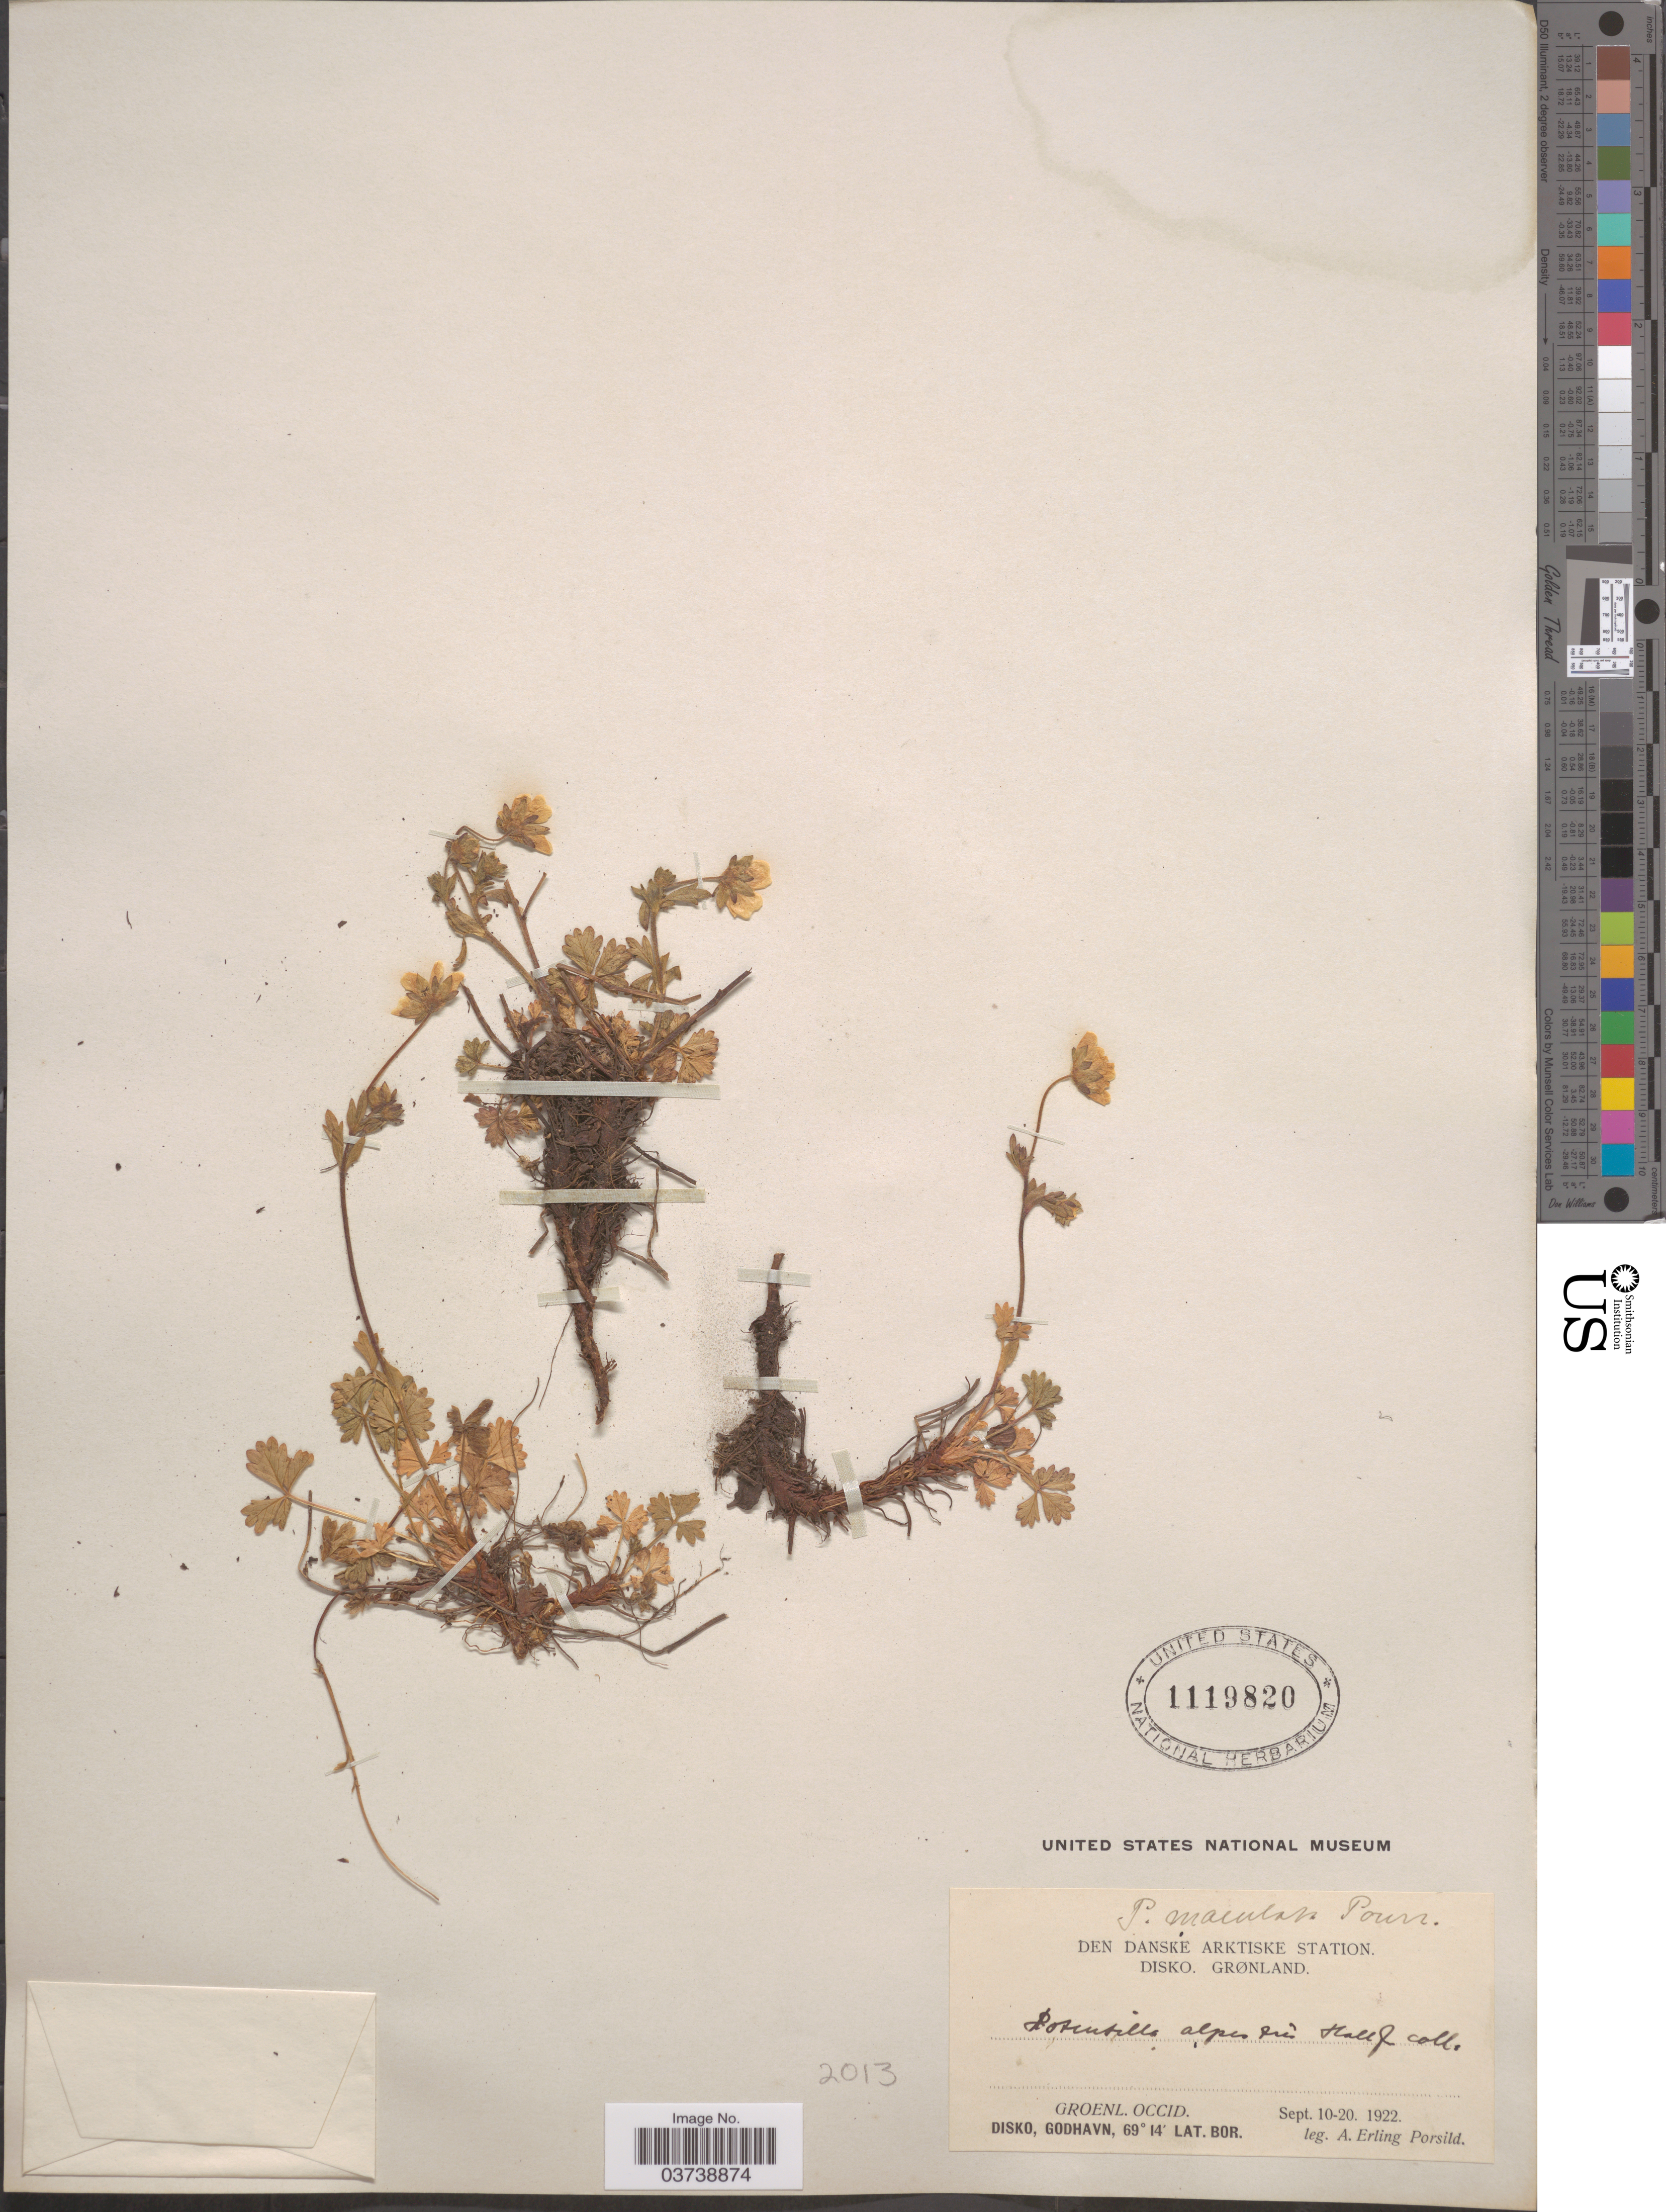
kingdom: Plantae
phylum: Tracheophyta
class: Magnoliopsida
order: Rosales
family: Rosaceae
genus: Potentilla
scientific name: Potentilla crantzii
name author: (Crantz) Beck ex Fritsch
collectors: A. E. Porsild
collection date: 1922-09-10/1922-09-20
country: Greenland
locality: Den Danske Arktiske Station. Disko. Grønland. Groenl. Occid. Disko, Godhavn.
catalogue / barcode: US 1119820